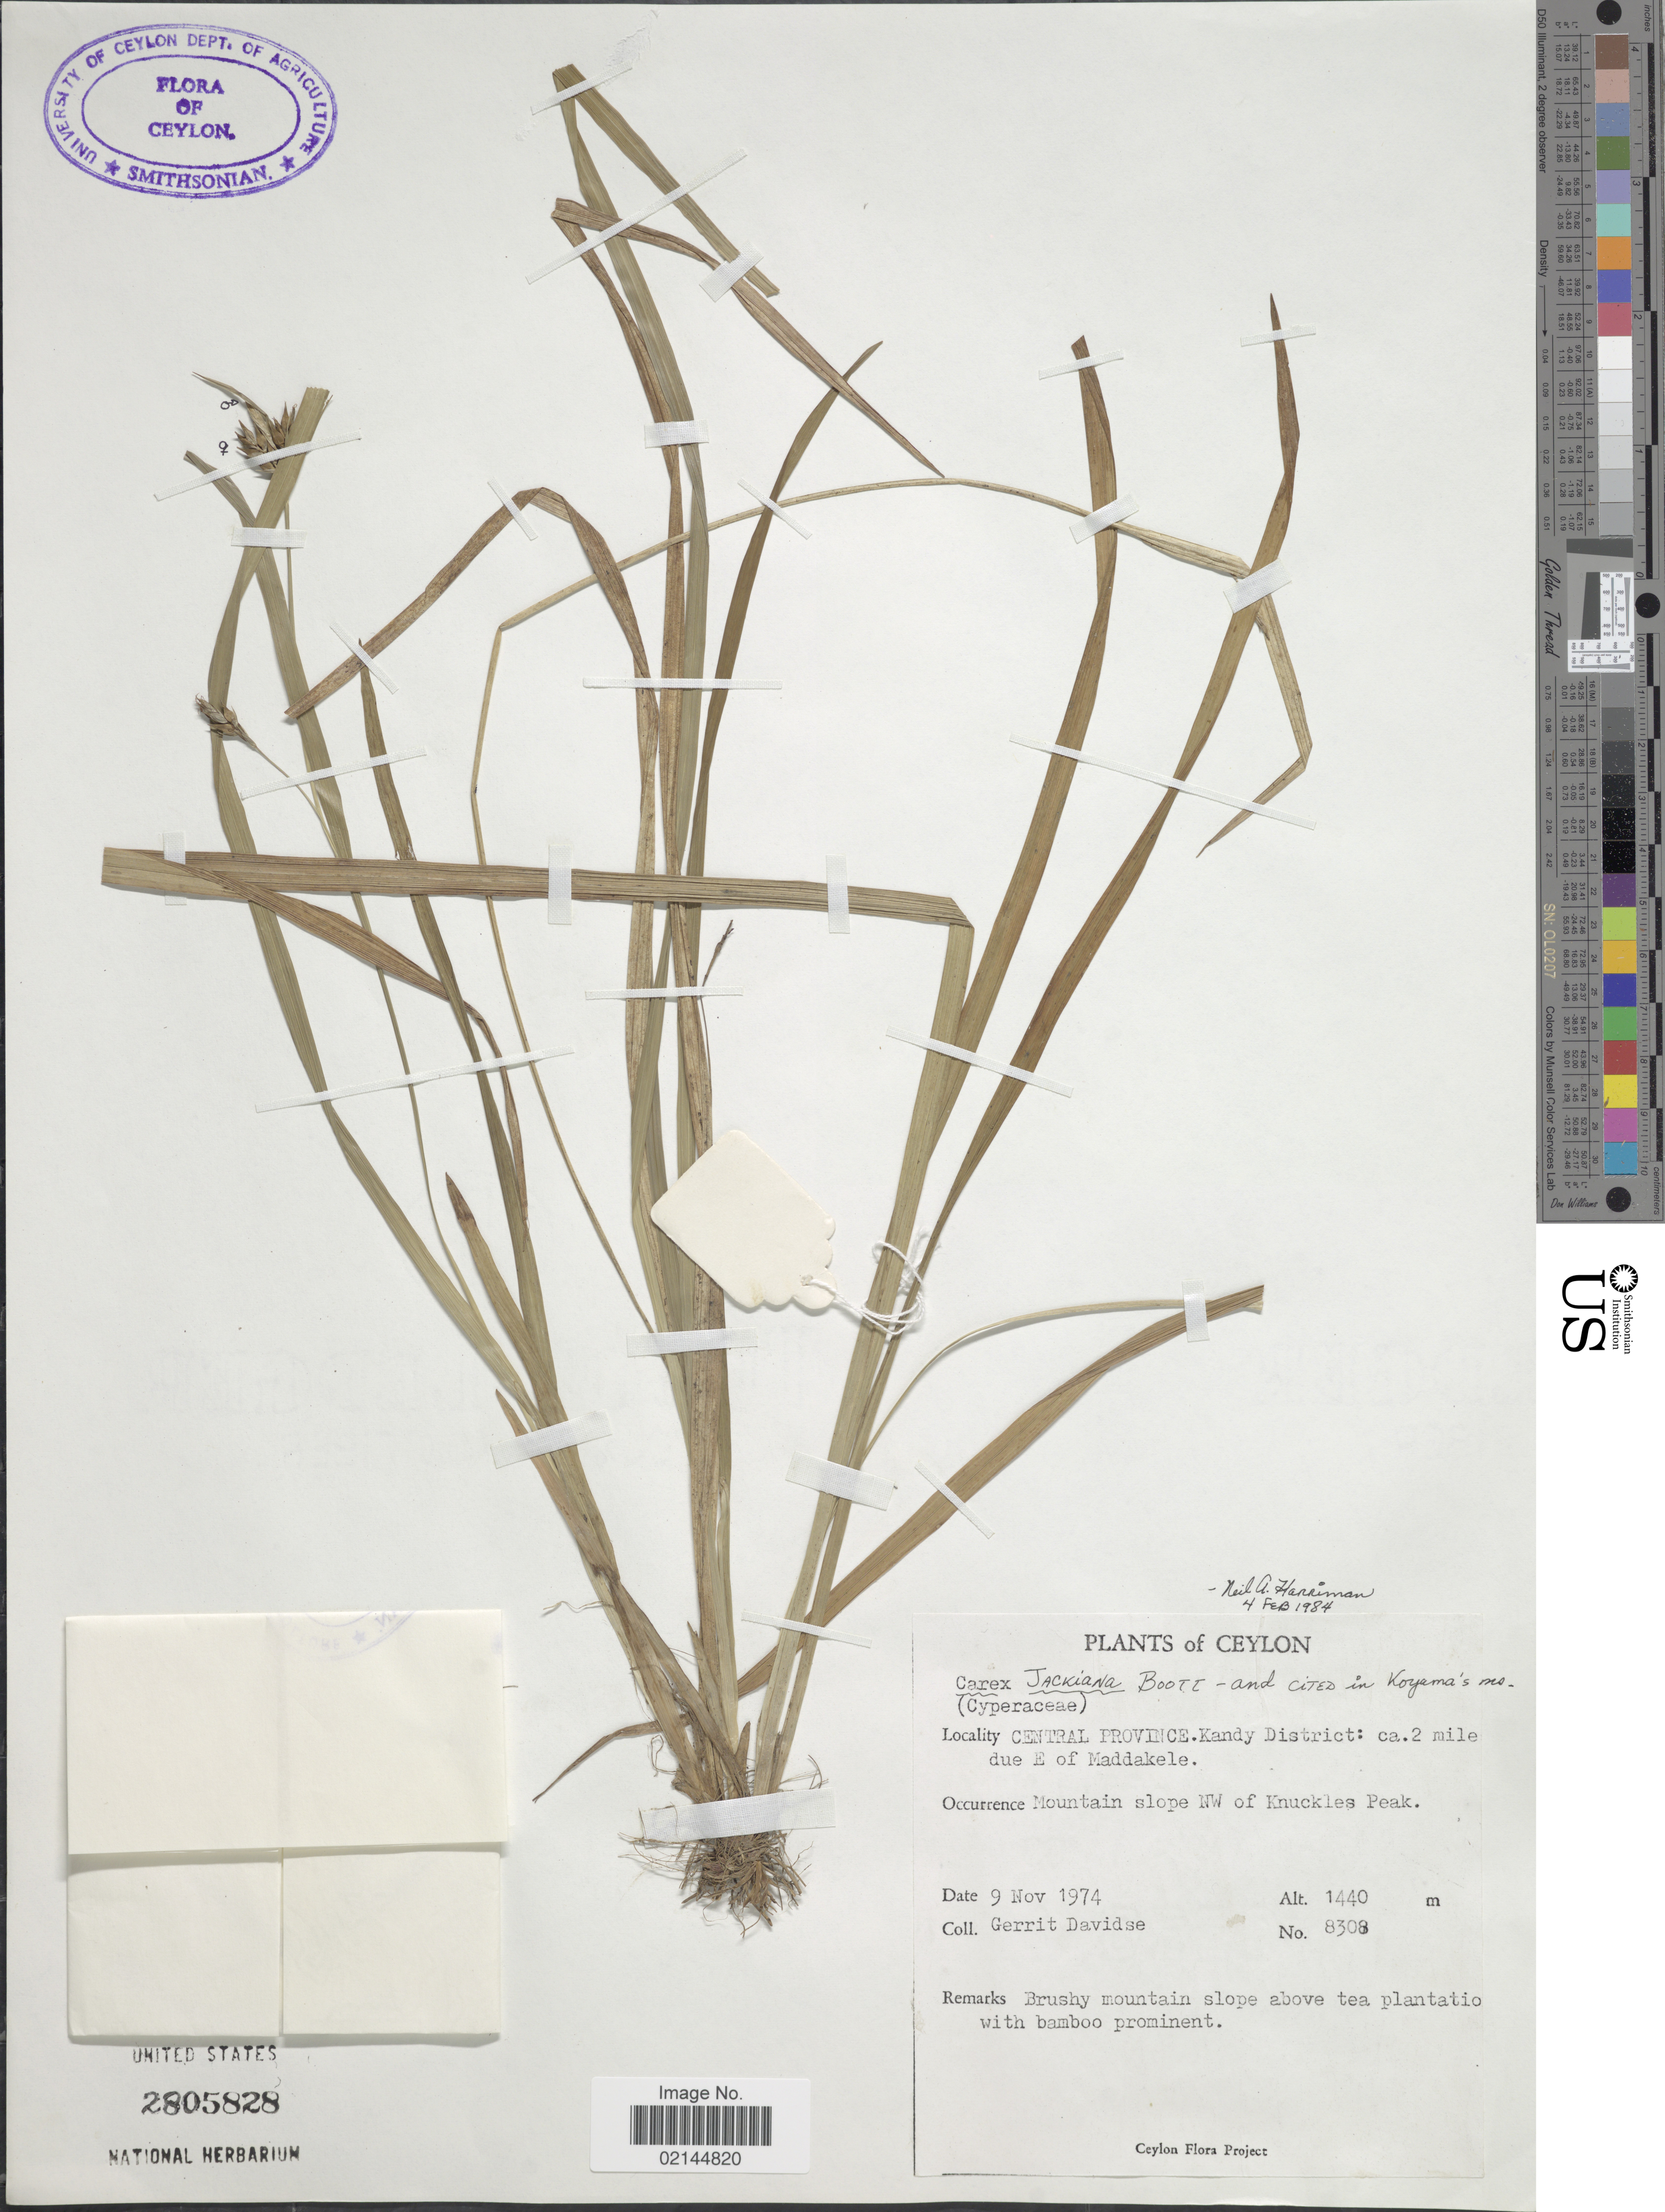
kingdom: Plantae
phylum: Tracheophyta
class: Liliopsida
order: Poales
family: Cyperaceae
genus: Carex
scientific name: Carex jackiana subsp. jackiana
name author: Boott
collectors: G. Davidse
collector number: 8308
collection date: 1974-11-09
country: Sri Lanka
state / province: Central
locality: Ceylon. Central Province. Kandy District: ca. 2 mile due E of Maddakele. Mountain slope NW of Knuckles Peak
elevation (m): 1440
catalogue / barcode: US 2805828